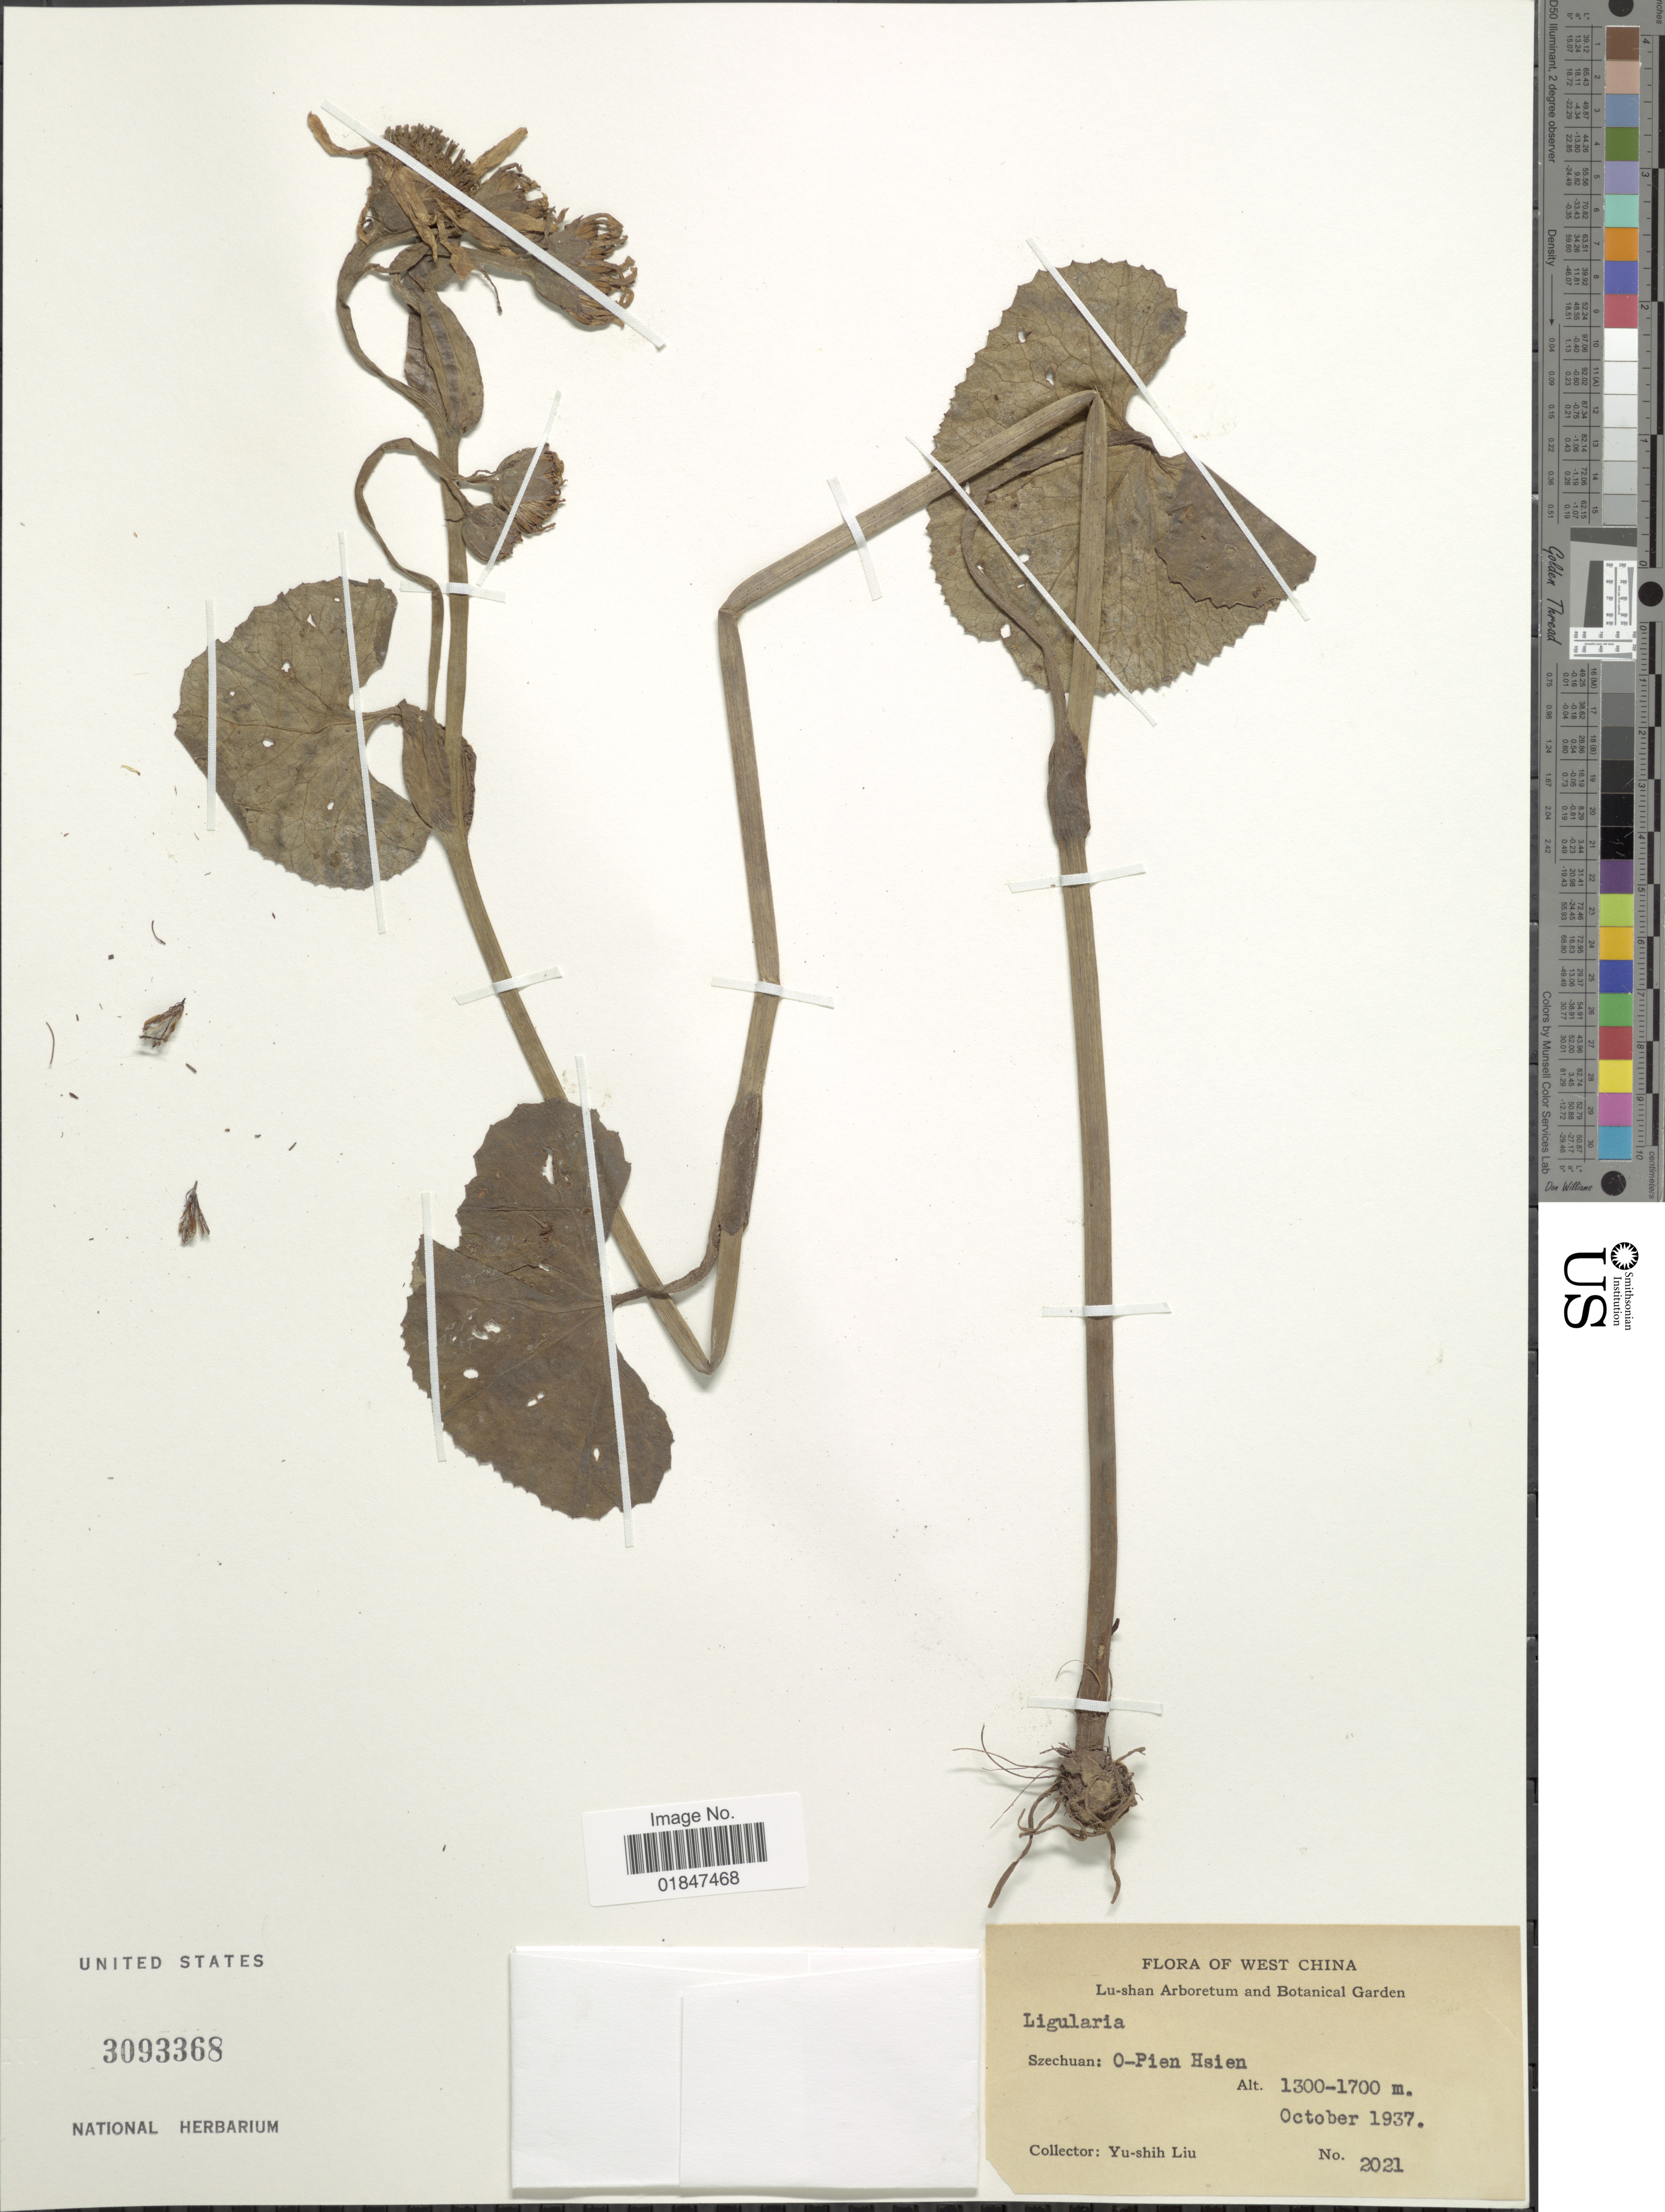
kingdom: Plantae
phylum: Tracheophyta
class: Magnoliopsida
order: Asterales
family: Asteraceae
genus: Ligularia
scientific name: Ligularia sp.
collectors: Y.-S. Liu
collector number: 2021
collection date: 1937-10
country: China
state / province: Sichuan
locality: West China, Szechuan: O-Pien Hsien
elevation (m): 1300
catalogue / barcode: US 3093368